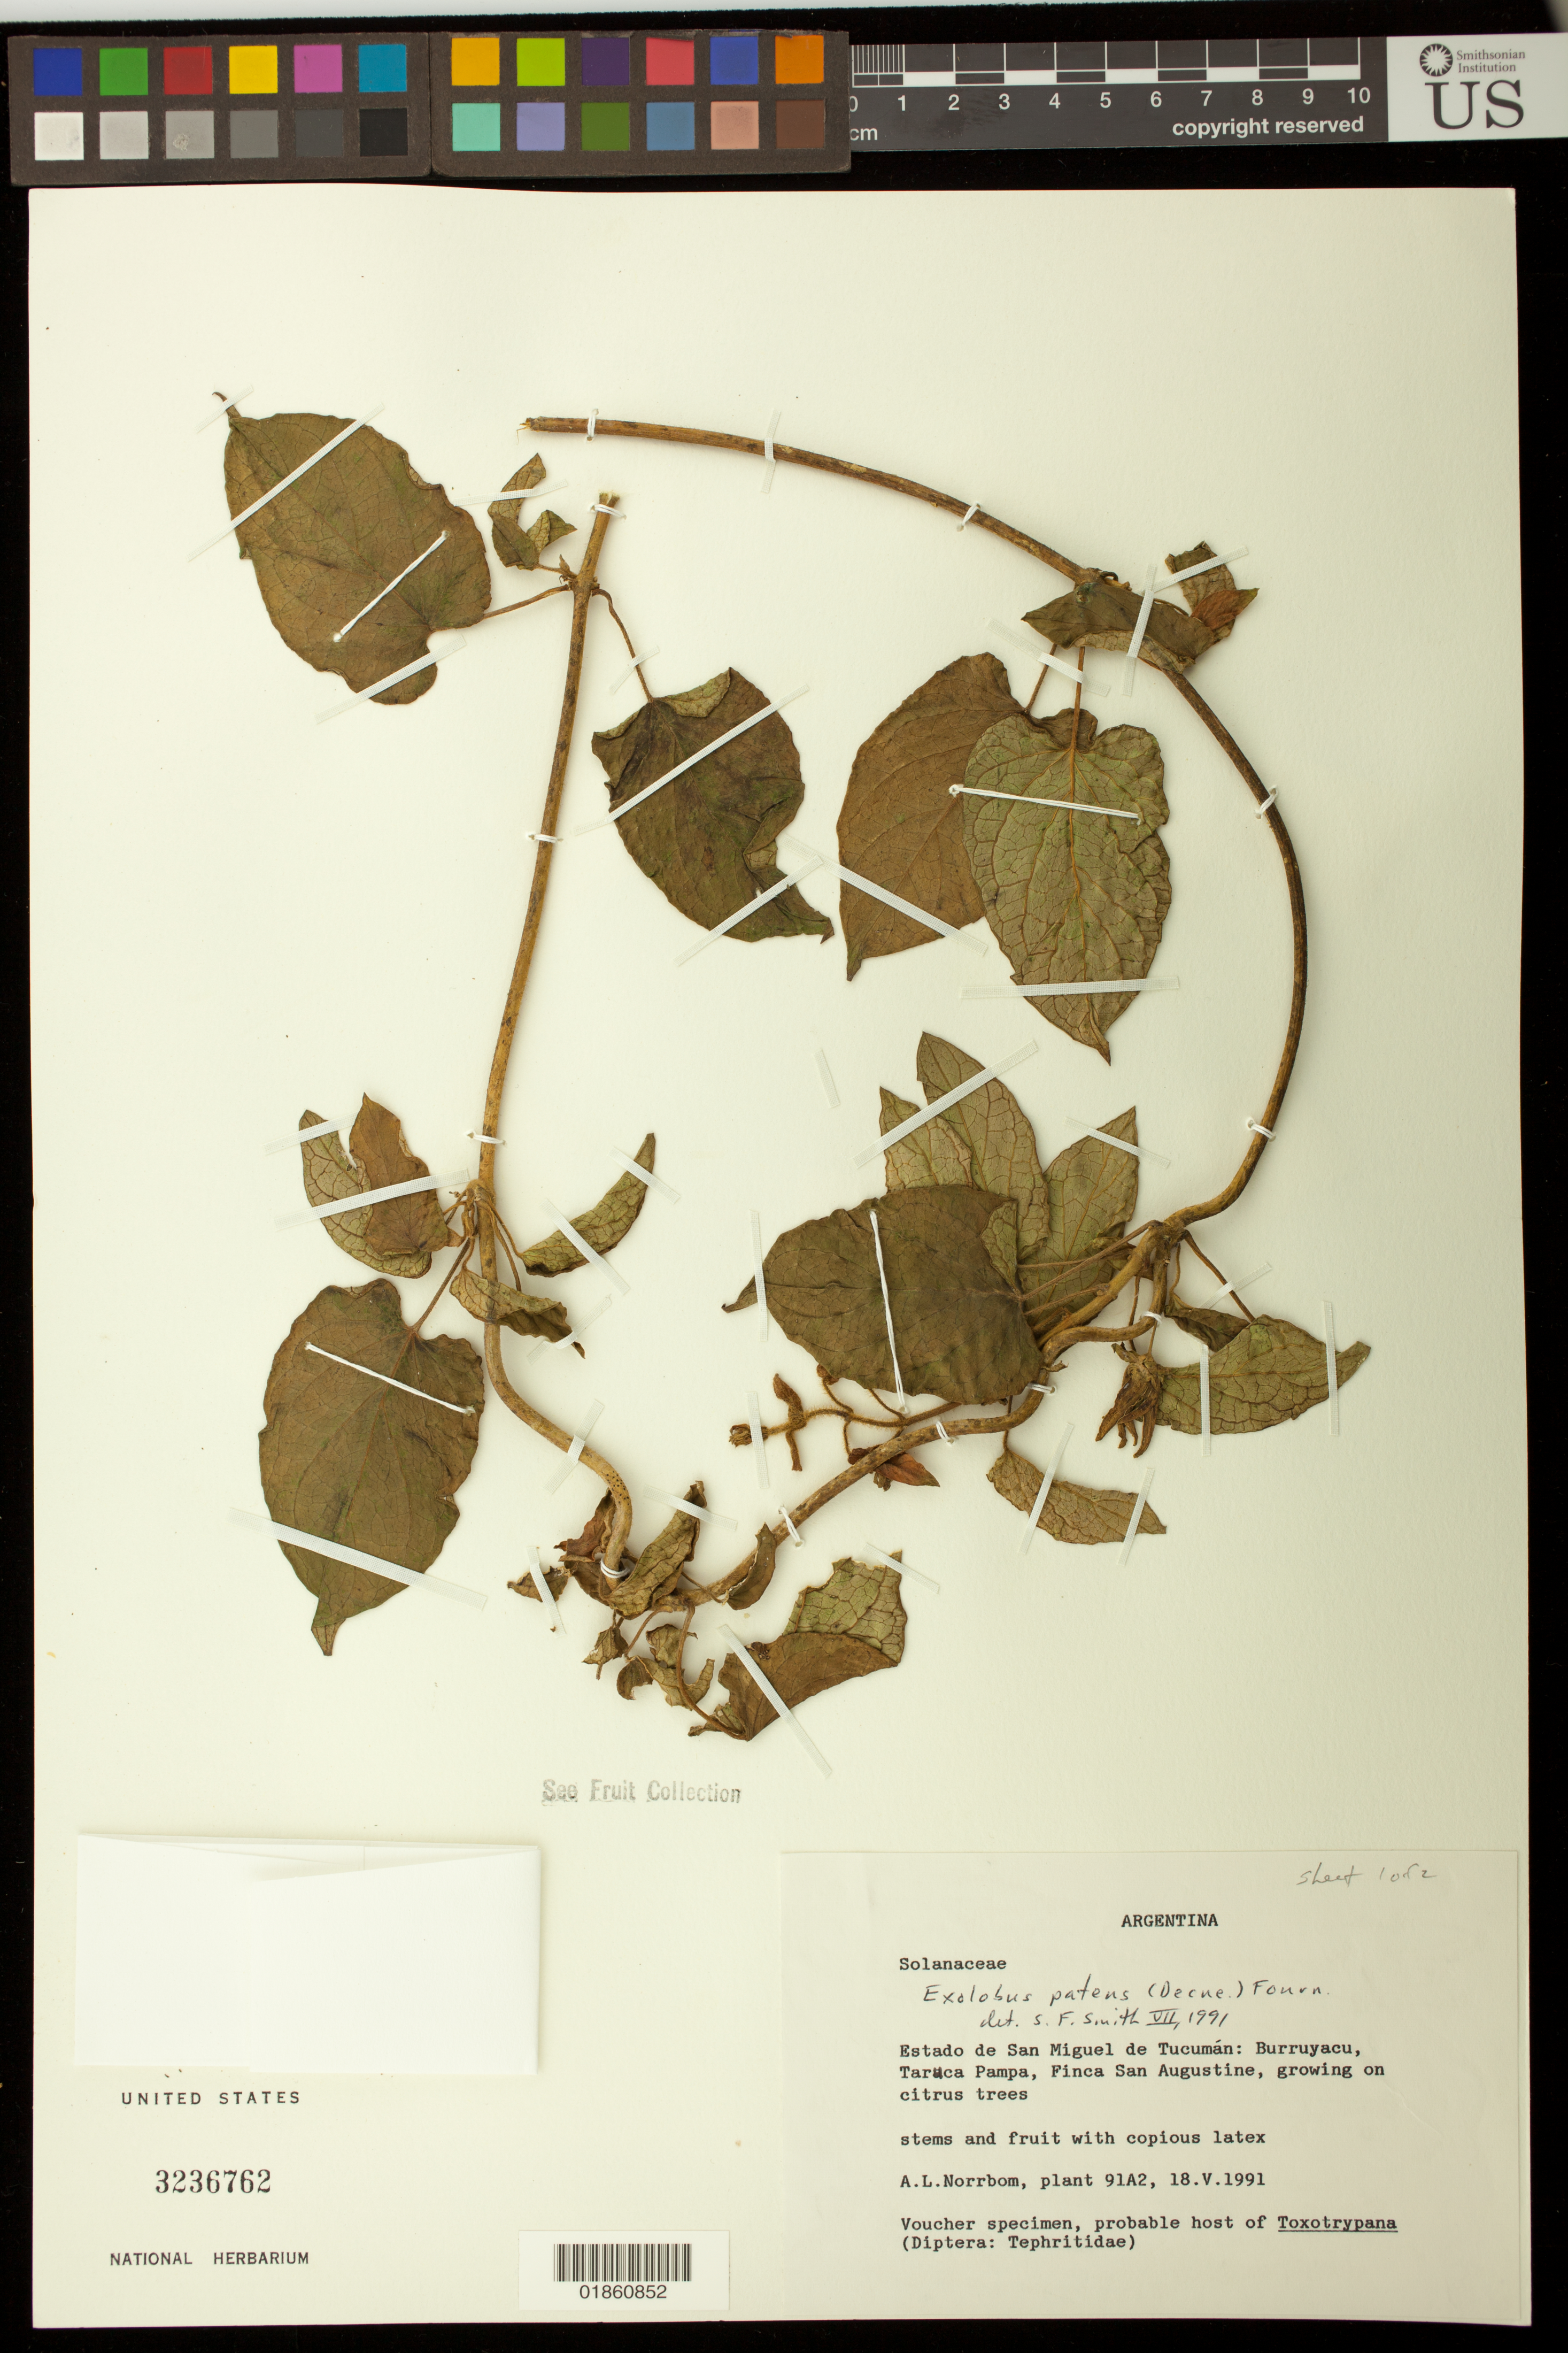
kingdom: Plantae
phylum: Tracheophyta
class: Magnoliopsida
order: Gentianales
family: Apocynaceae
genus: Gonolobus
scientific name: Gonolobus patens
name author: Decne.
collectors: A. L. Norrbom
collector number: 91A2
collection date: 1991-05-18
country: Argentina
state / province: Tucuman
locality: Burruyacu, Taruca Pampa, Finca San Augustine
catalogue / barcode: US 3236762